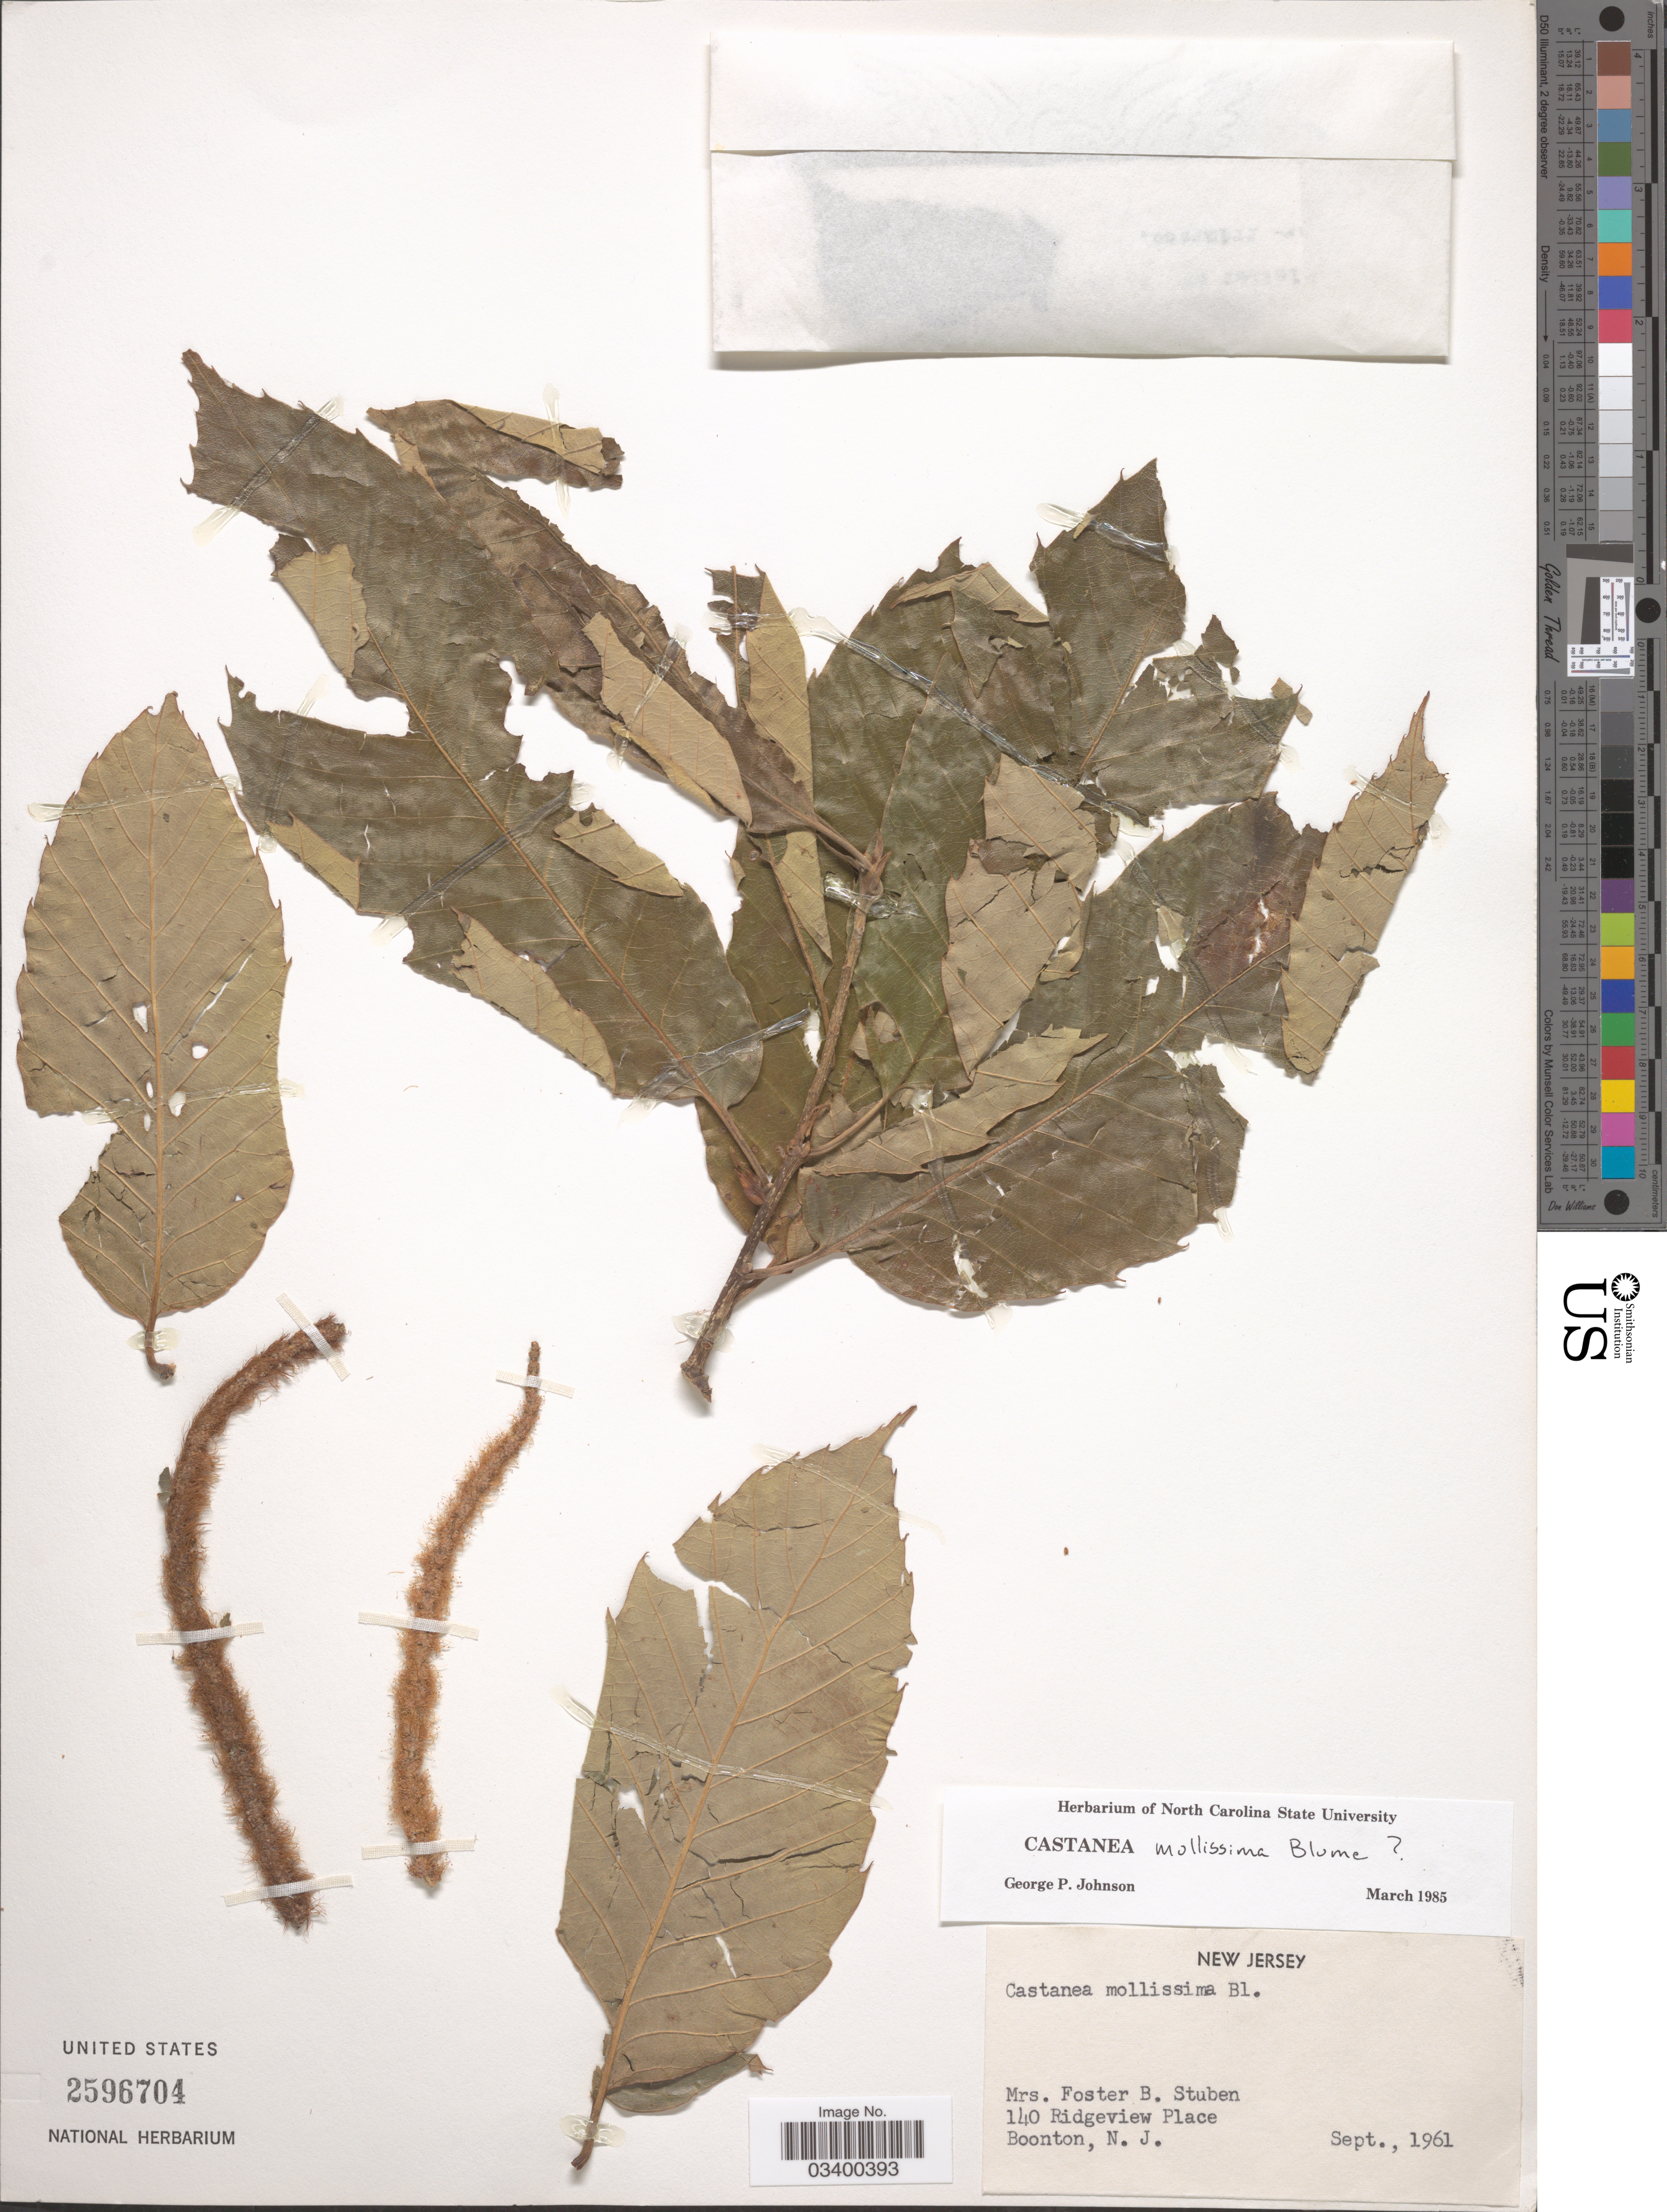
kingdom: Plantae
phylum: Tracheophyta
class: Magnoliopsida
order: Fagales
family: Fagaceae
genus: Castanea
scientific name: Castanea mollissima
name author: Blume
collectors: F. Stuben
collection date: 1961-09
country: United States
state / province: New Jersey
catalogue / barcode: US 2596704